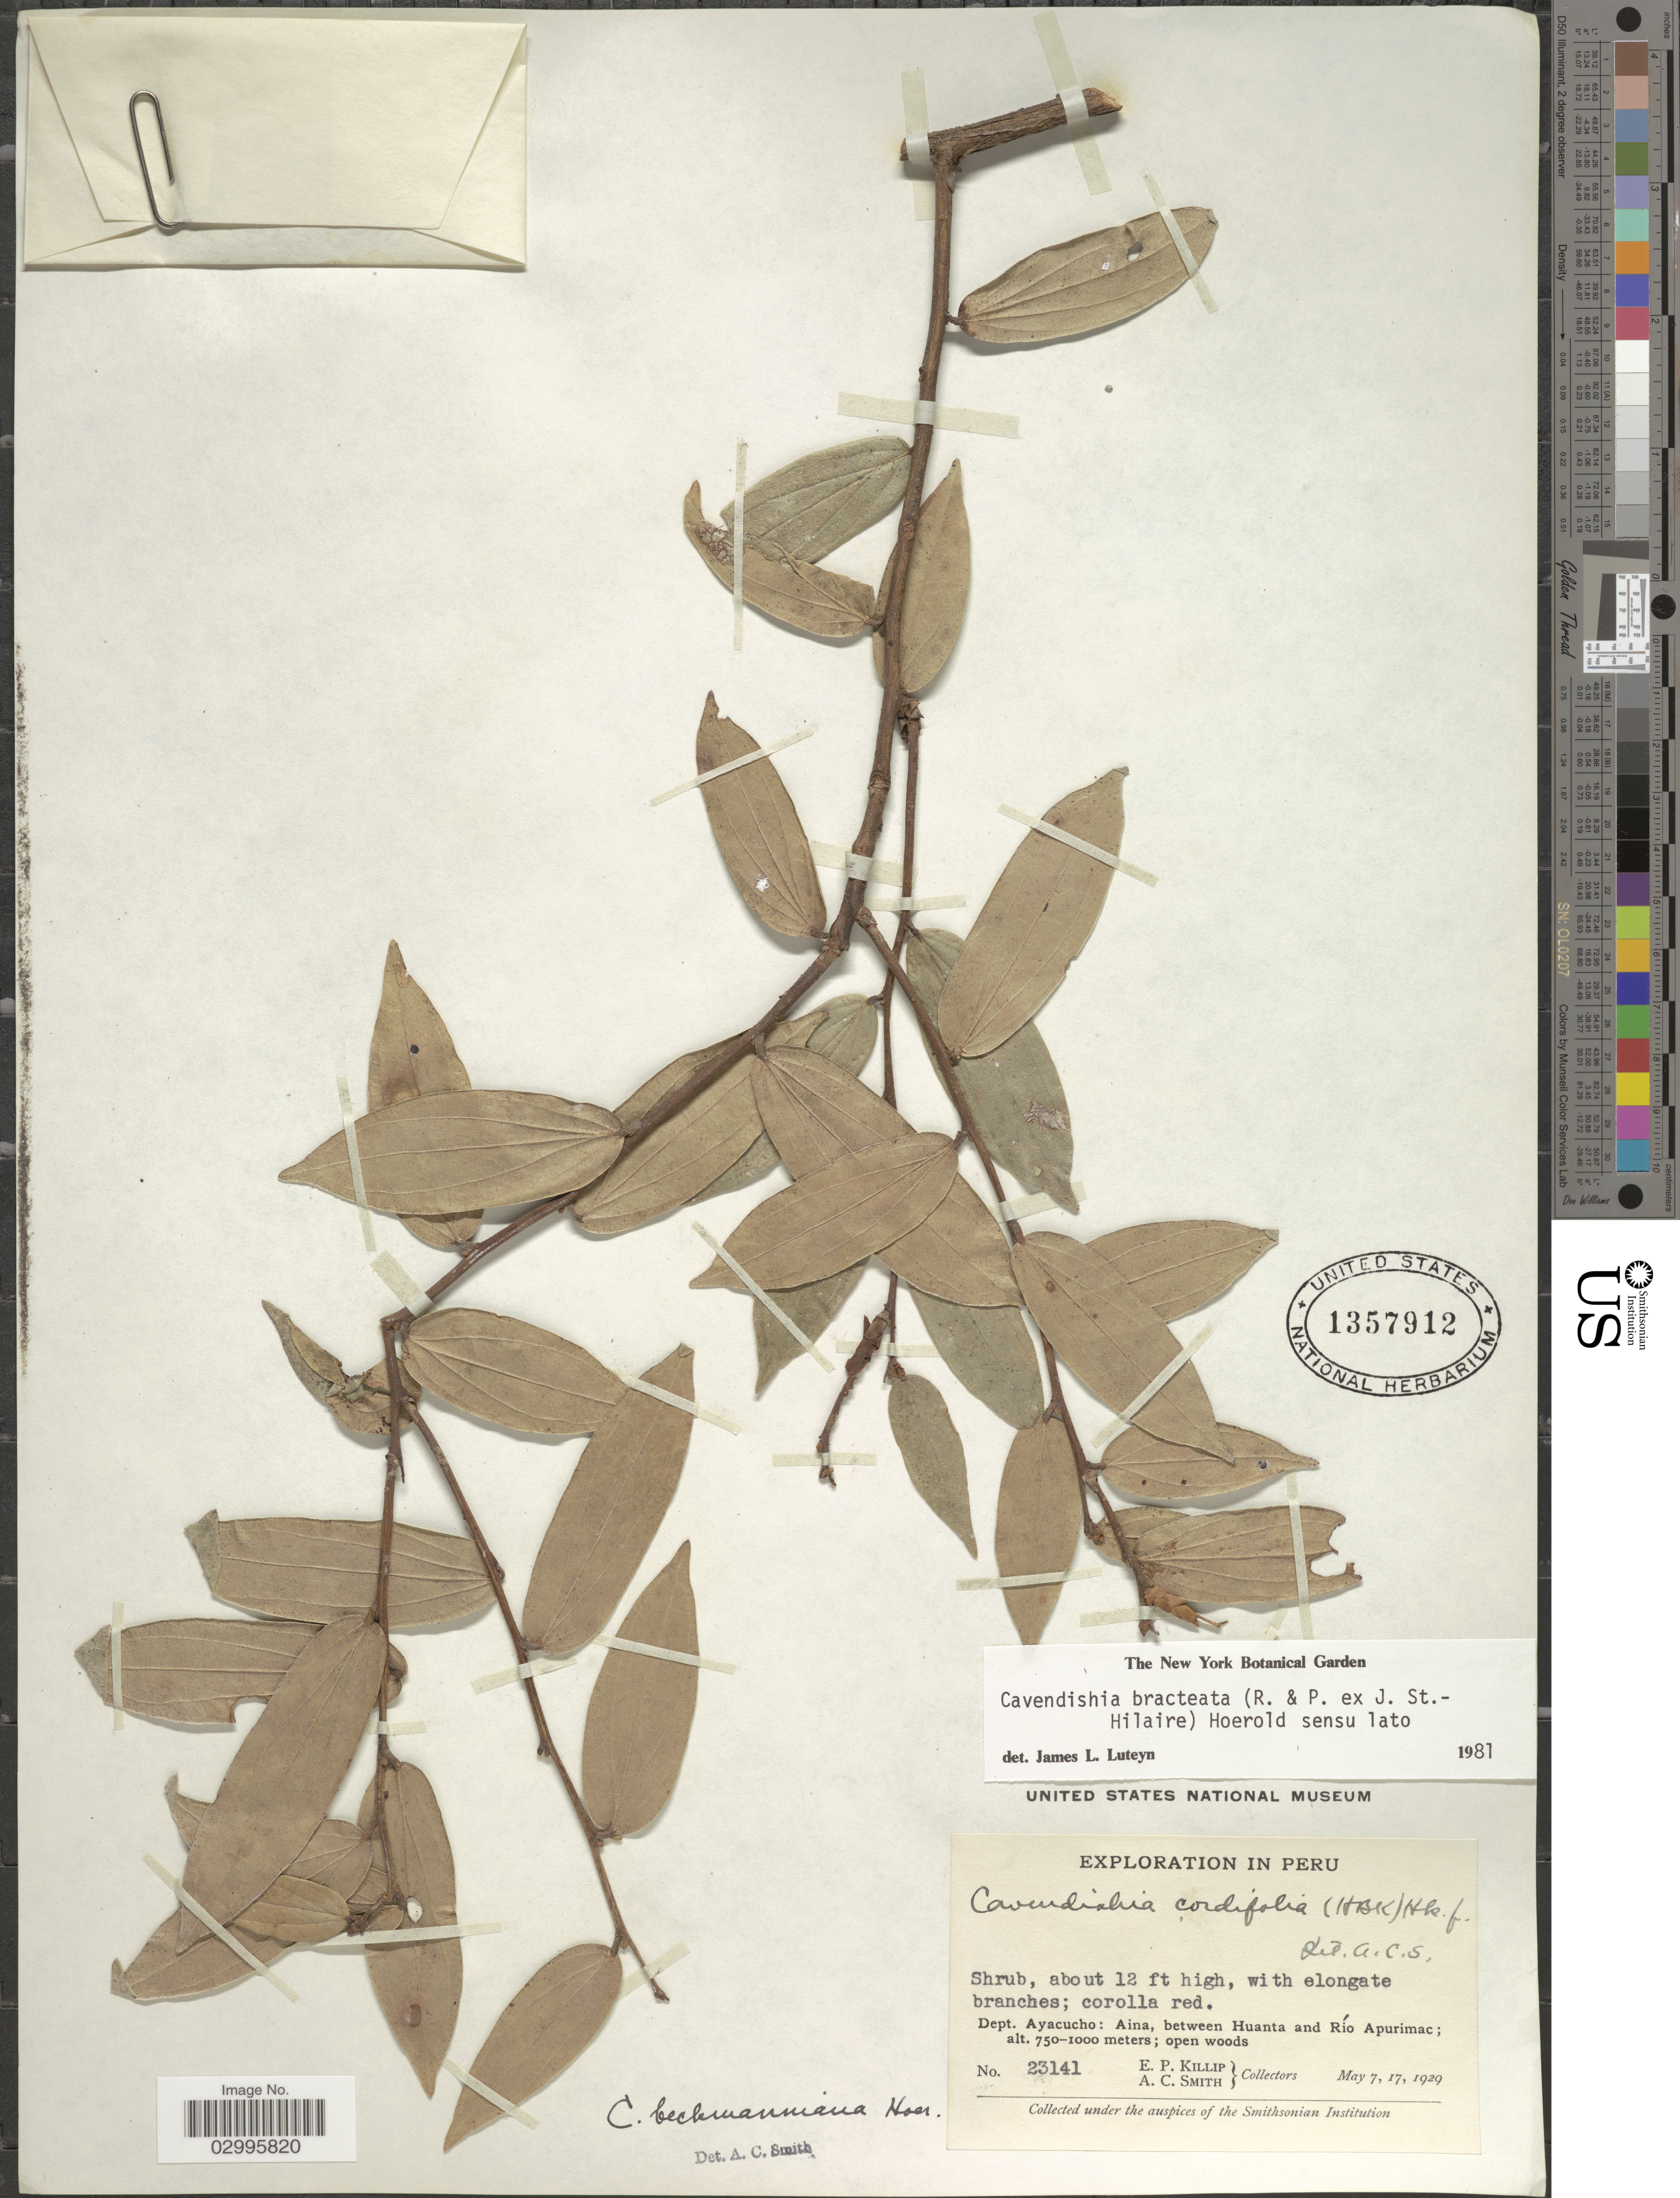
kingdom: Plantae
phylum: Tracheophyta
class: Magnoliopsida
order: Ericales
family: Ericaceae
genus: Cavendishia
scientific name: Cavendishia bracteata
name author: (Ruiz & Pav. ex J. St.-Hil.) Hoerold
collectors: E. P. Killip & A. C. Smith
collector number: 23141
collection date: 1929-05-07/1929-05-17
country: Peru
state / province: Ayacucho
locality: Dept. Ayacucho: Aina, between Huanta and Río Apurimac.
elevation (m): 750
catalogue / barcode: US 1357912